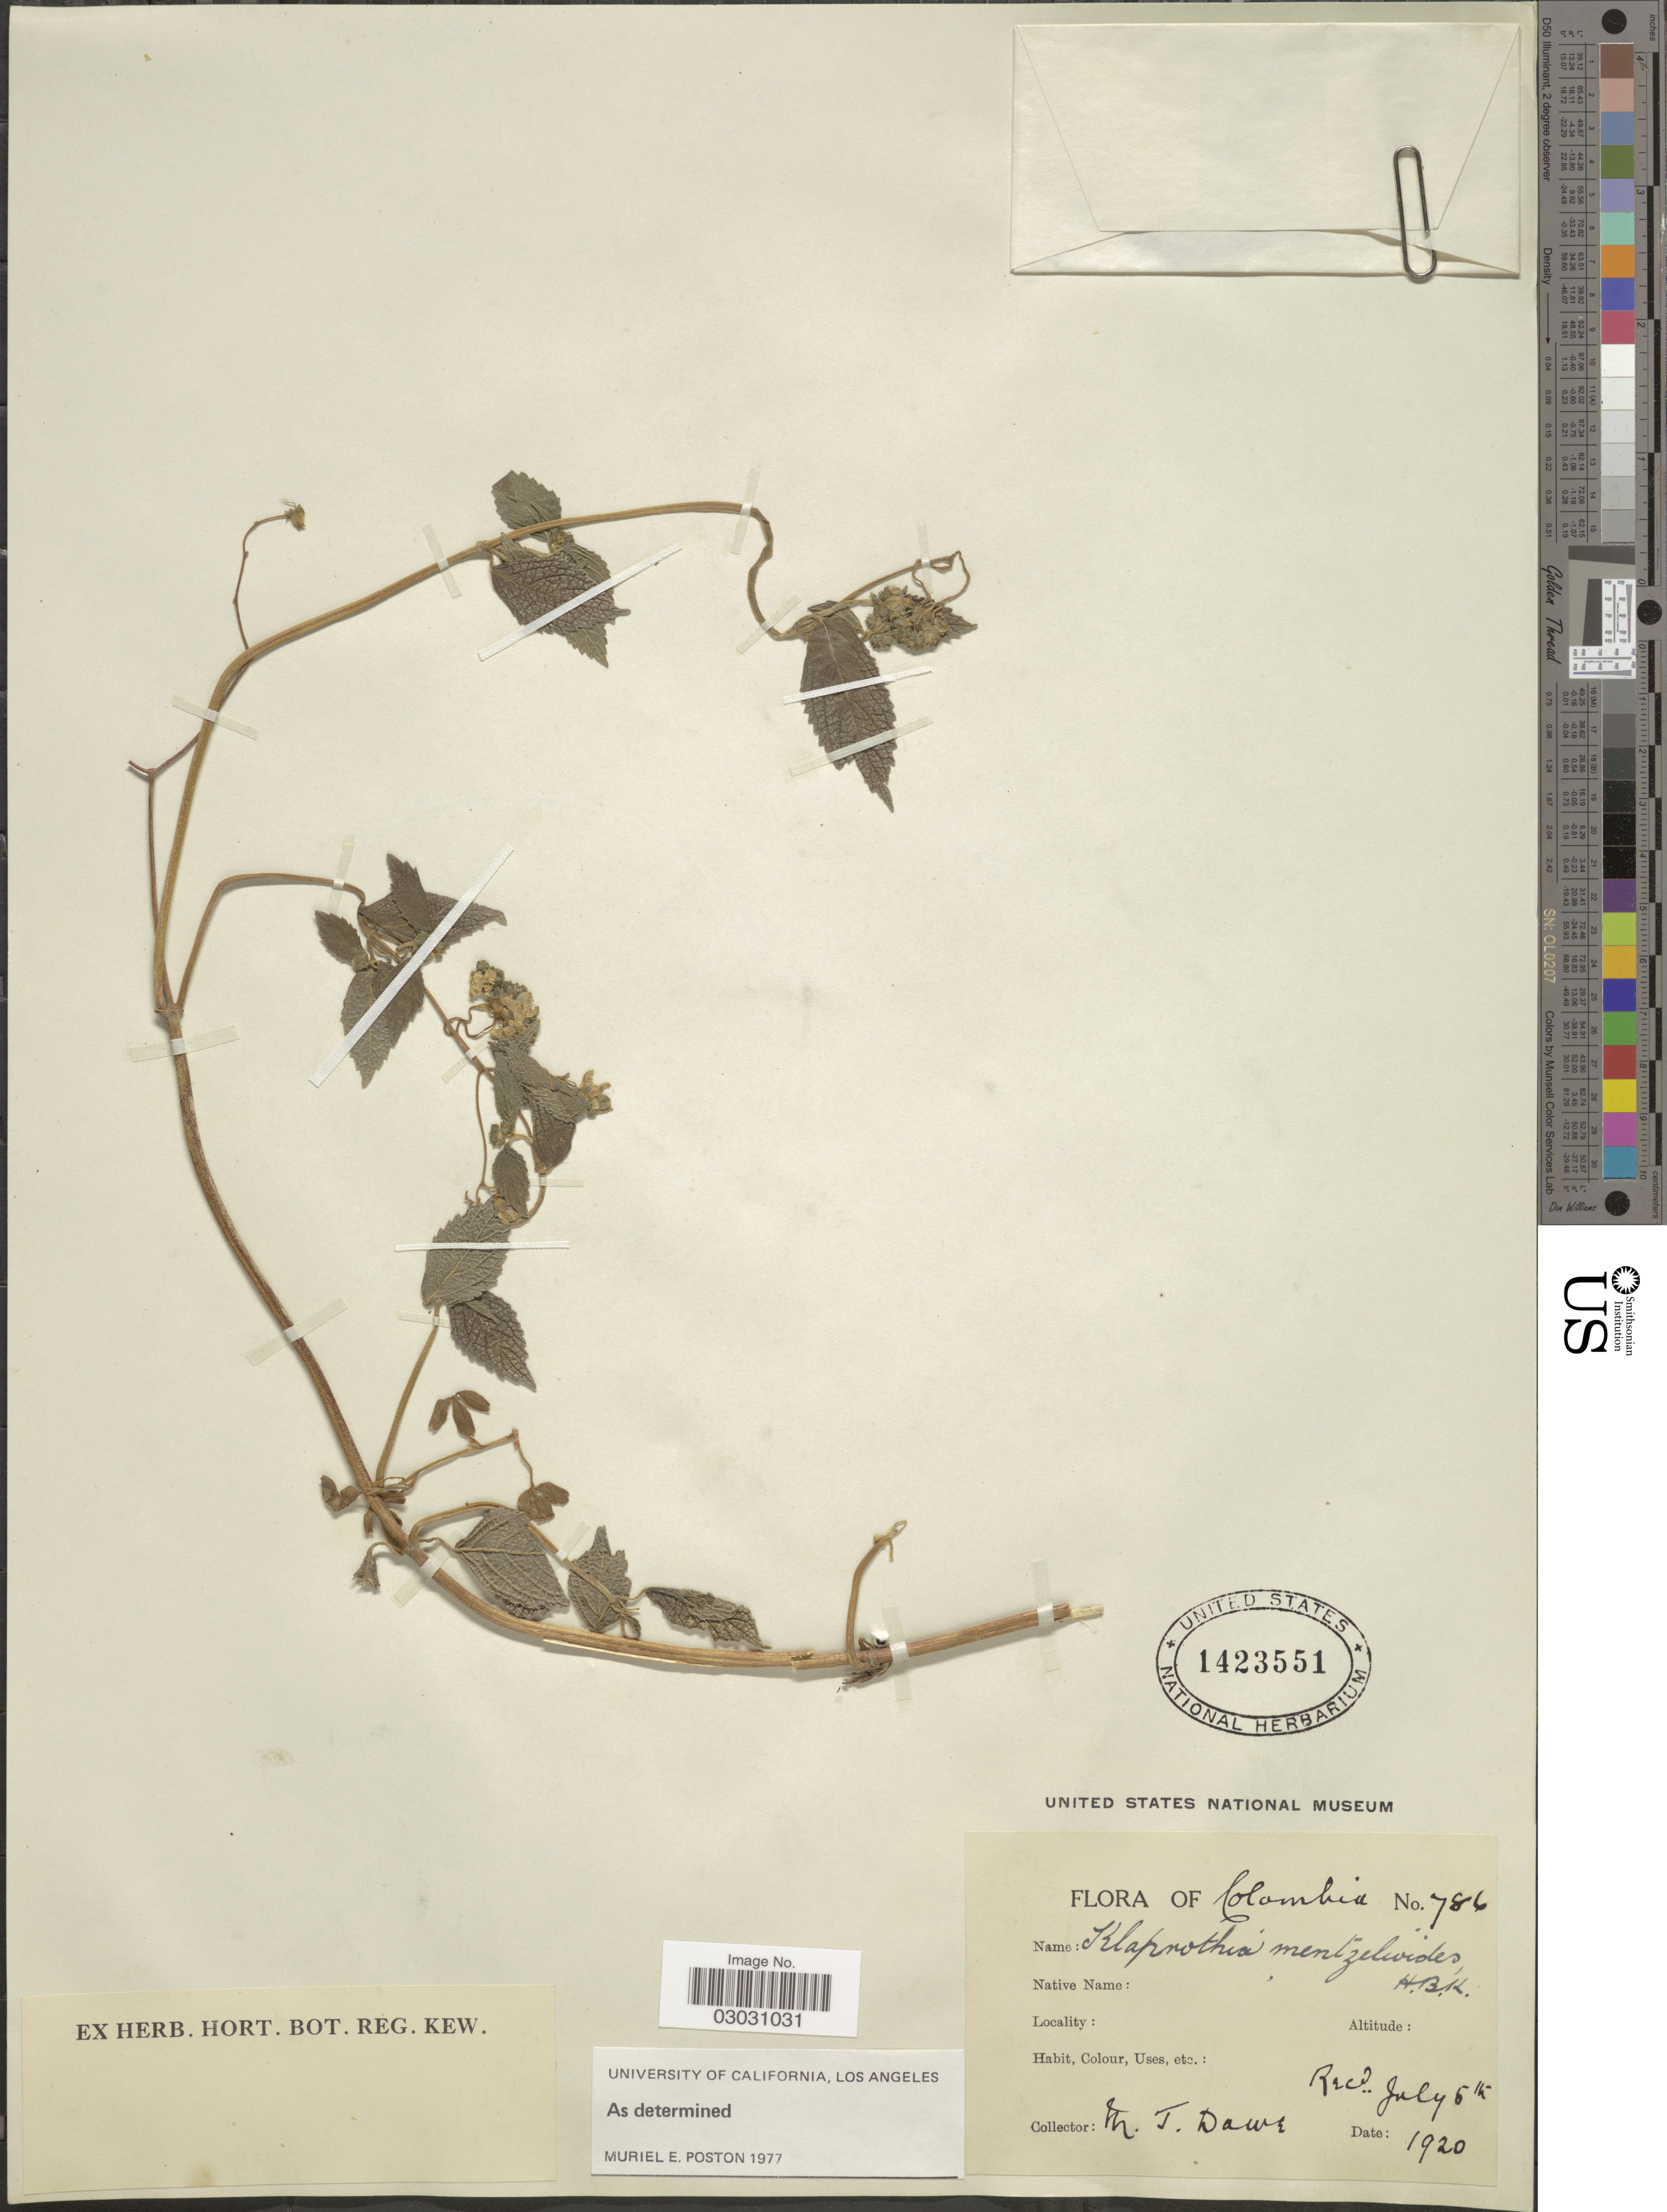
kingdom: Plantae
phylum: Tracheophyta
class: Magnoliopsida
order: Cornales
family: Loasaceae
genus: Klaprothia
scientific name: Klaprothia mentzelioides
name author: Kunth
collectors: M. T. Dawe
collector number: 789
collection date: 1920-07-05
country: Colombia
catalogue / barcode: US 1423551